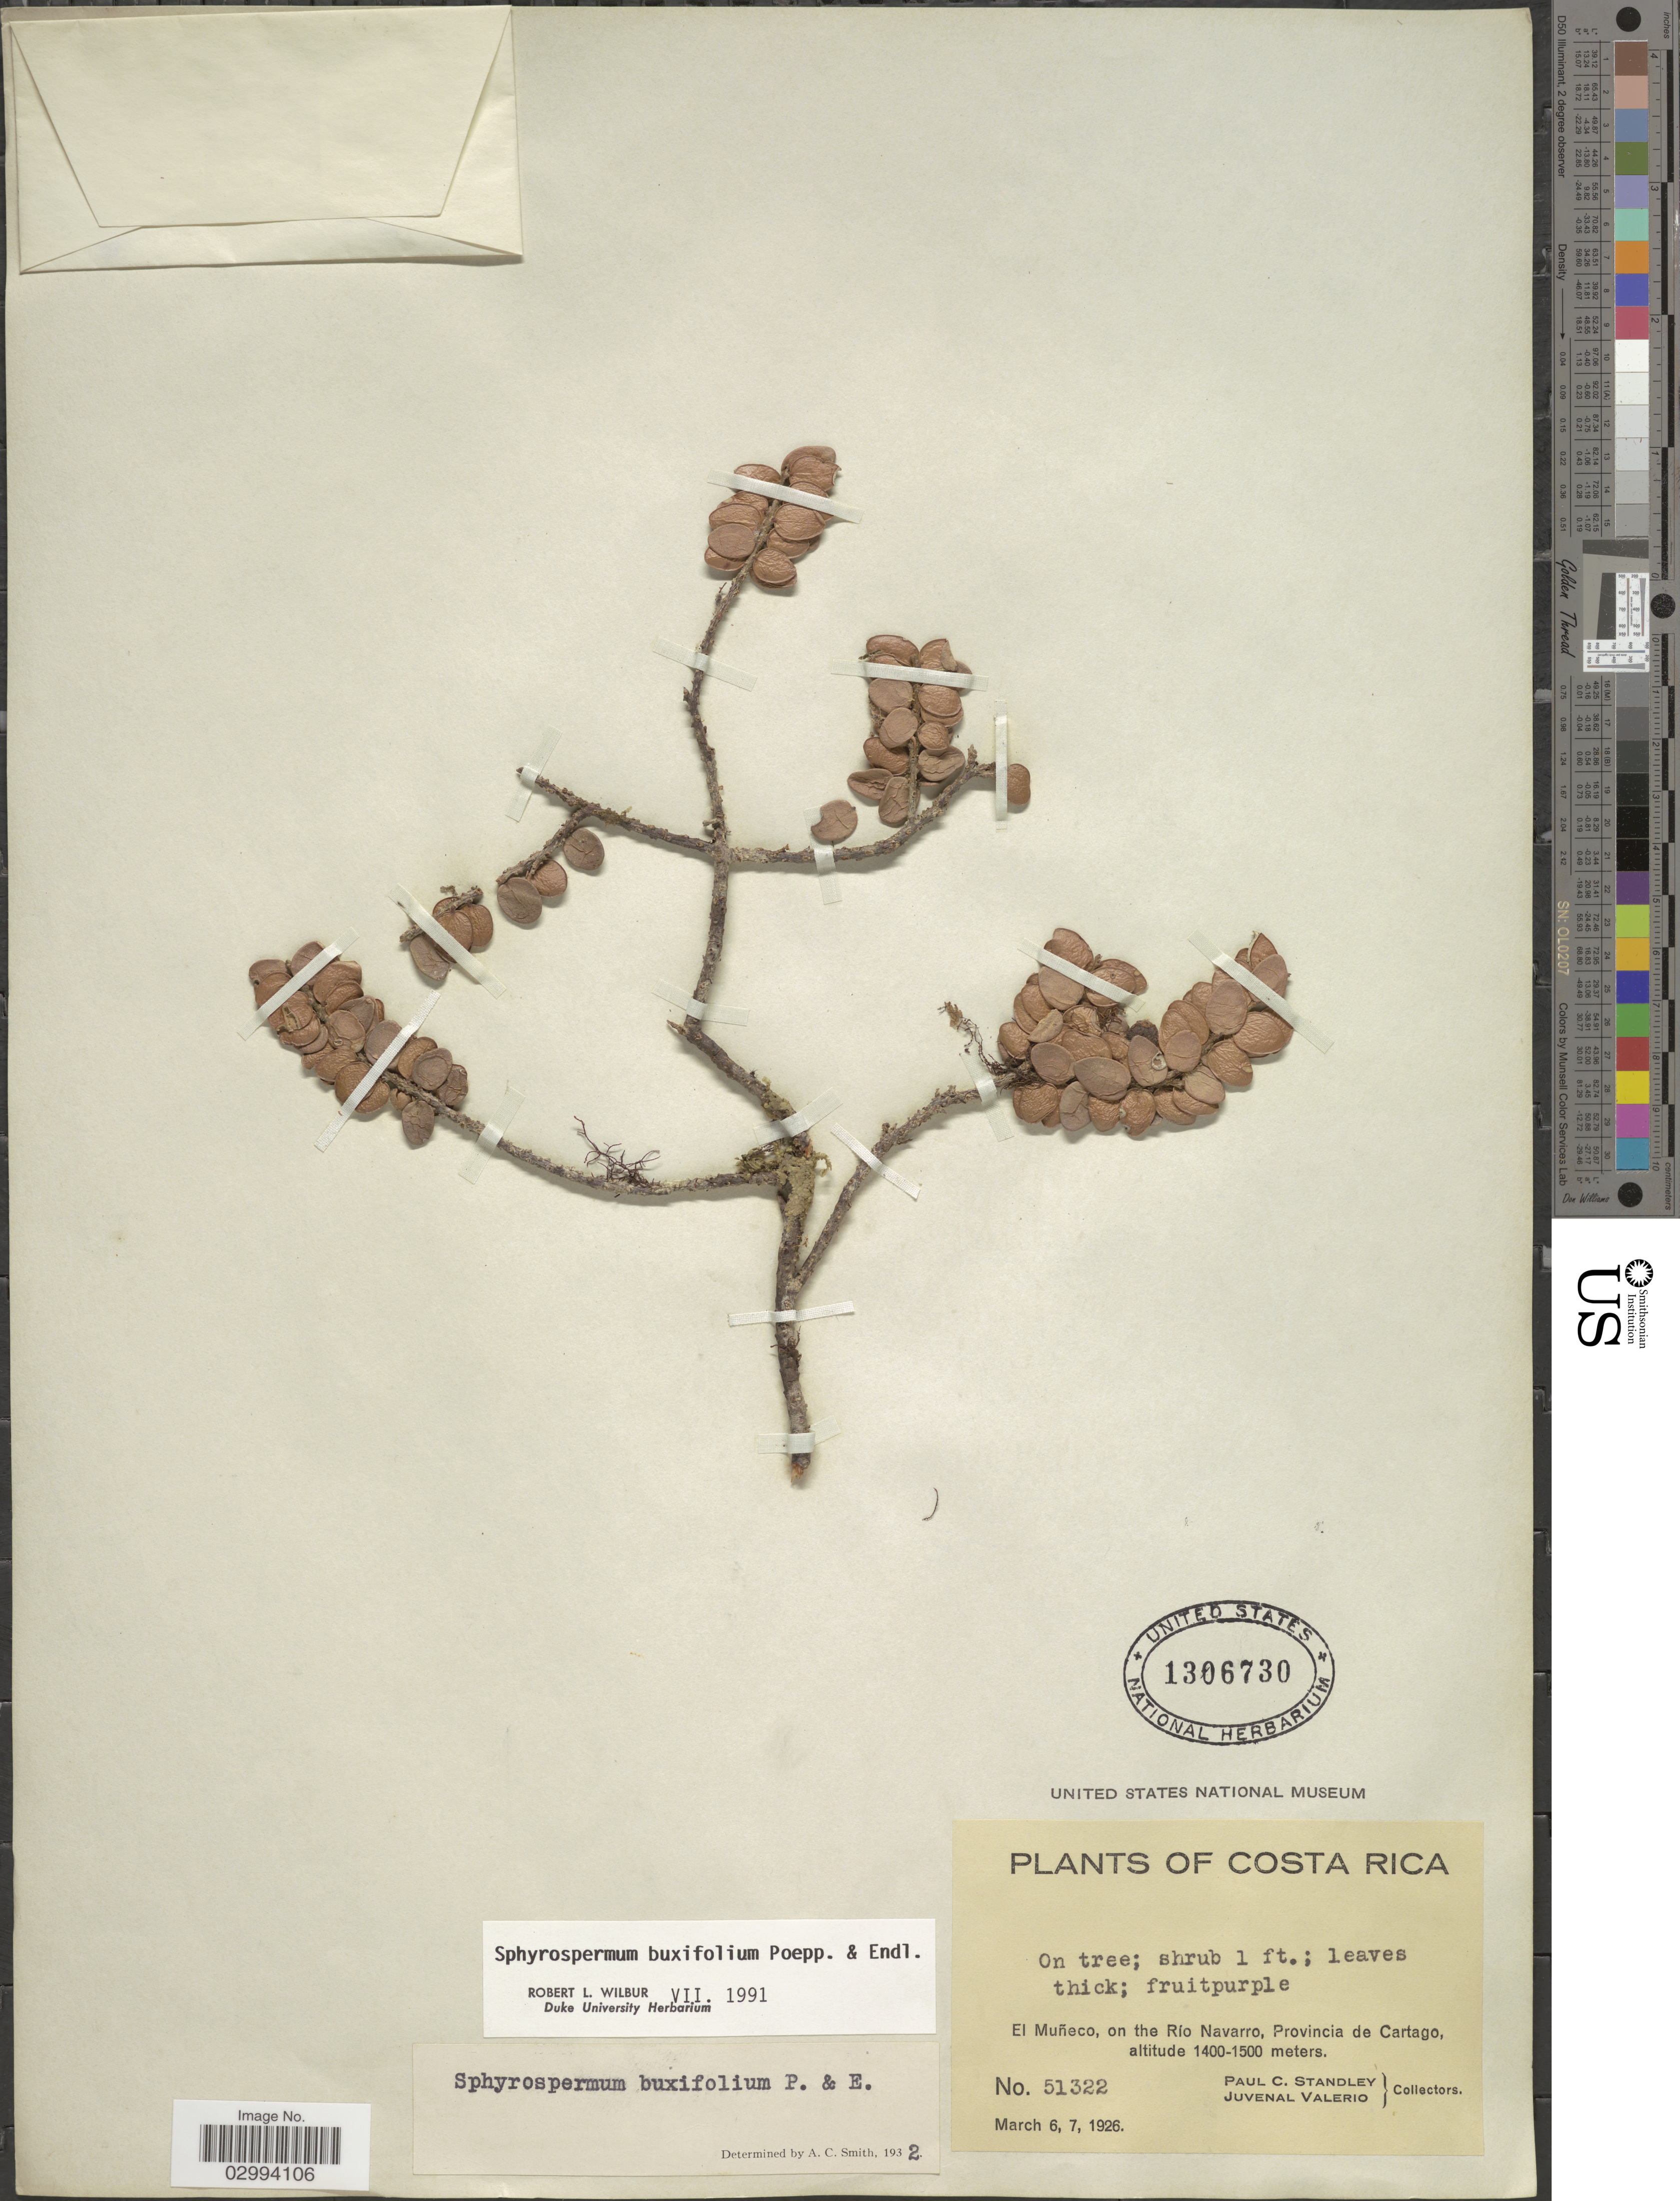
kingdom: Plantae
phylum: Tracheophyta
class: Magnoliopsida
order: Ericales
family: Ericaceae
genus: Sphyrospermum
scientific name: Sphyrospermum buxifolium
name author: Poepp. & Endl.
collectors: P. C. Standley & J. Valerio R.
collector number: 51322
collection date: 1926-03-06/1926-03-07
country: Costa Rica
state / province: Cartago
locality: El Muñeco, on the Rio Navarro.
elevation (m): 1400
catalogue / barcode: US 1306730